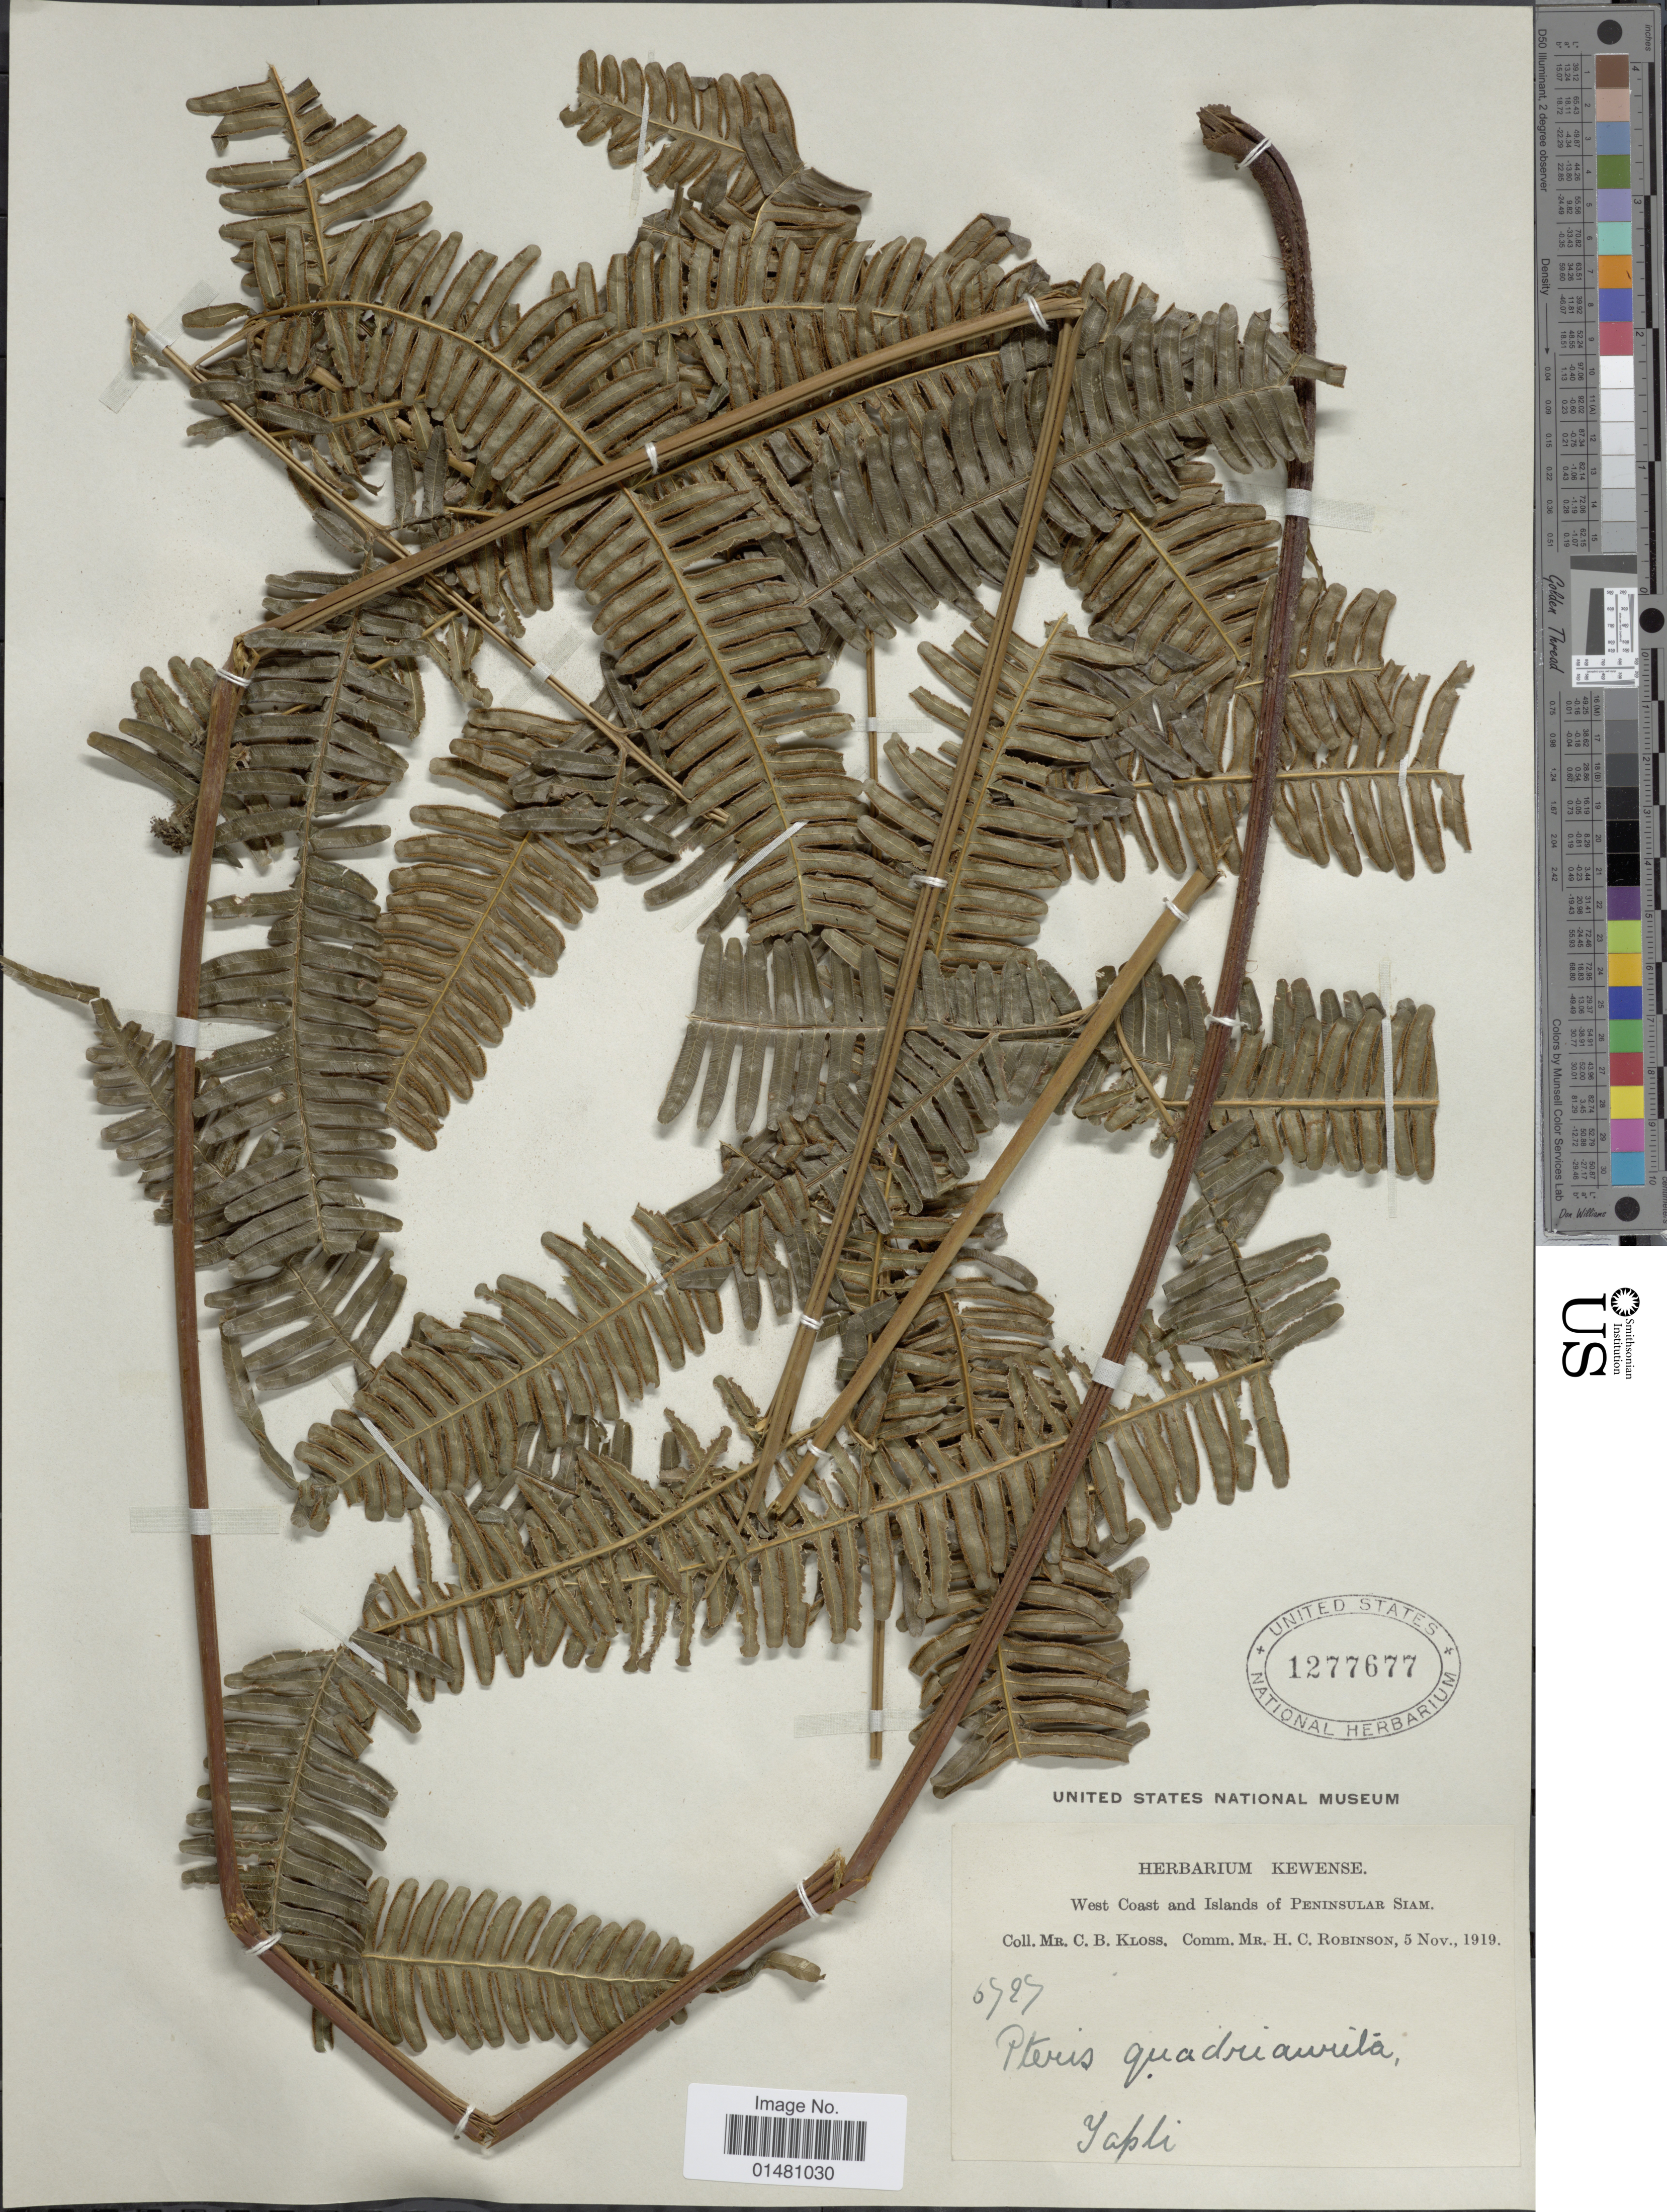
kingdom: Plantae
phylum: Tracheophyta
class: Polypodiopsida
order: Polypodiales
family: Pteridaceae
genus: Pteris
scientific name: Pteris quadriaurita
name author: Retz.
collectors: C. Kloss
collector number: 6727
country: Thailand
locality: West Coast and Islands of Peninsula Siam, Yapli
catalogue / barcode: US 1277677